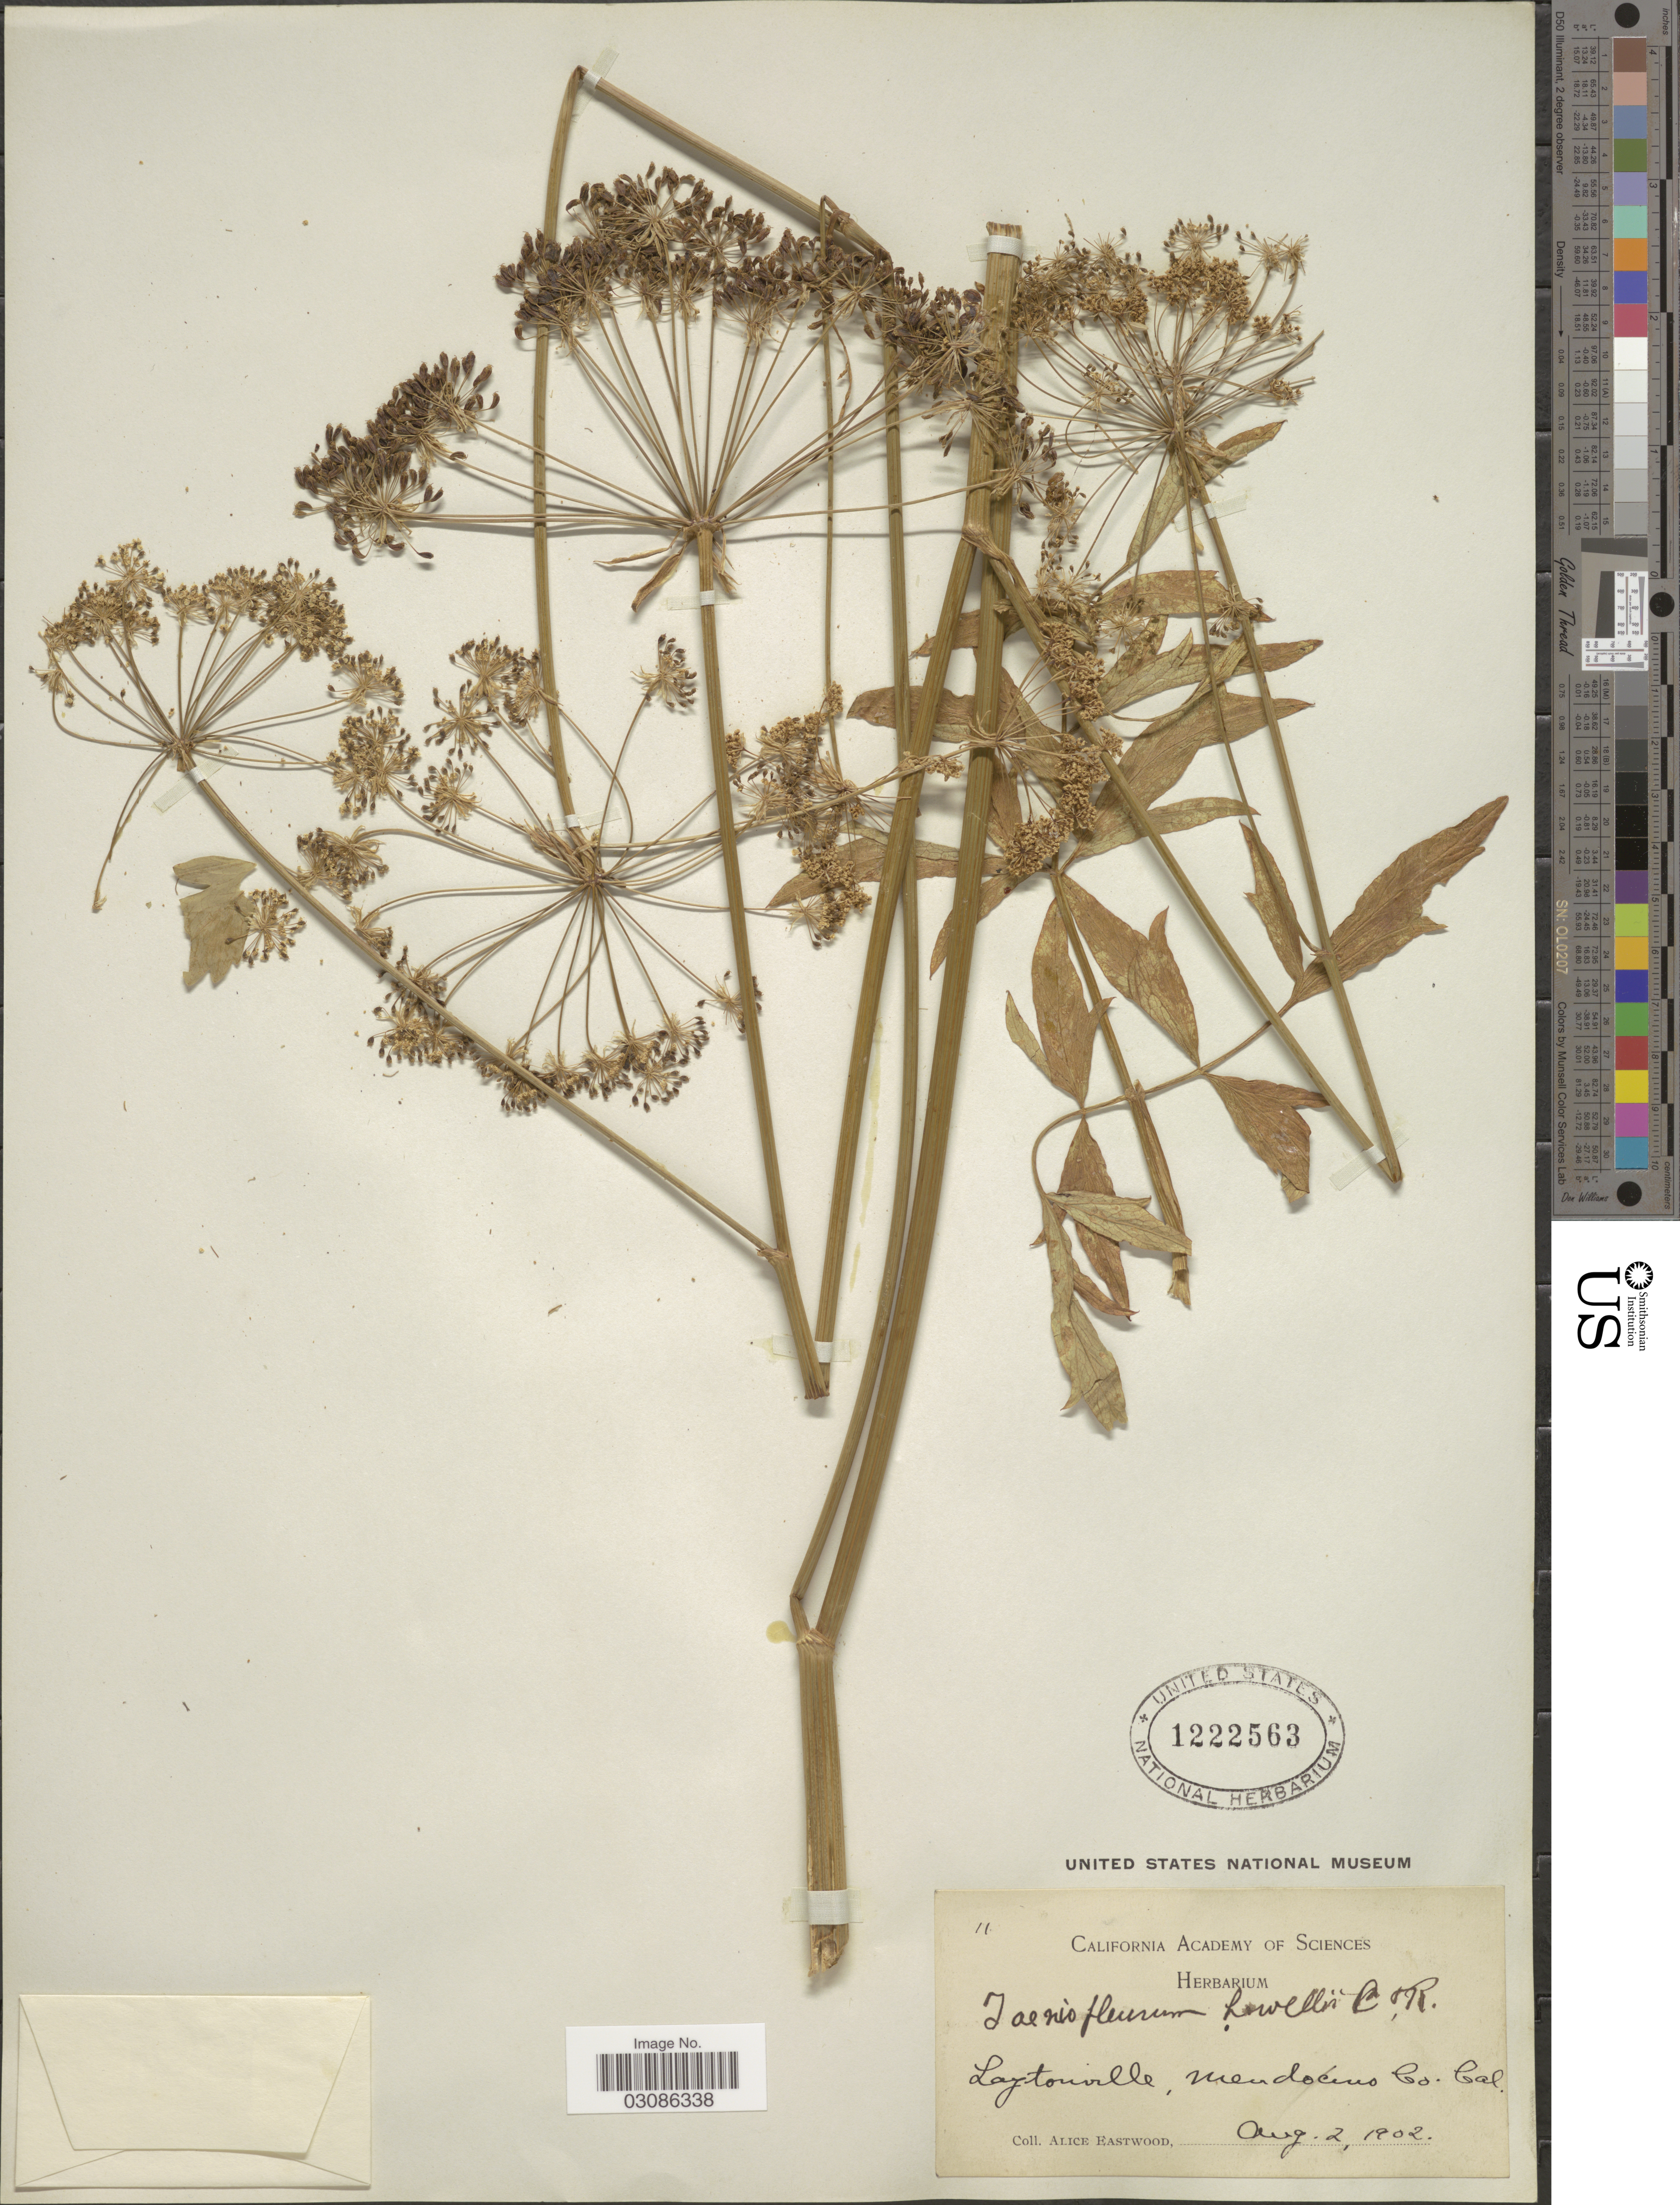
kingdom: Plantae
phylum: Tracheophyta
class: Magnoliopsida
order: Apiales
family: Apiaceae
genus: Perideridia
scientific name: Perideridia howellii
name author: (J.M. Coult. & Rose) Mathias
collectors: A. Eastwood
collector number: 11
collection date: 1902-08-02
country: United States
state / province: California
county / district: Mendocino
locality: Laytonville, Mendocino Co.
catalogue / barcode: US 1222563